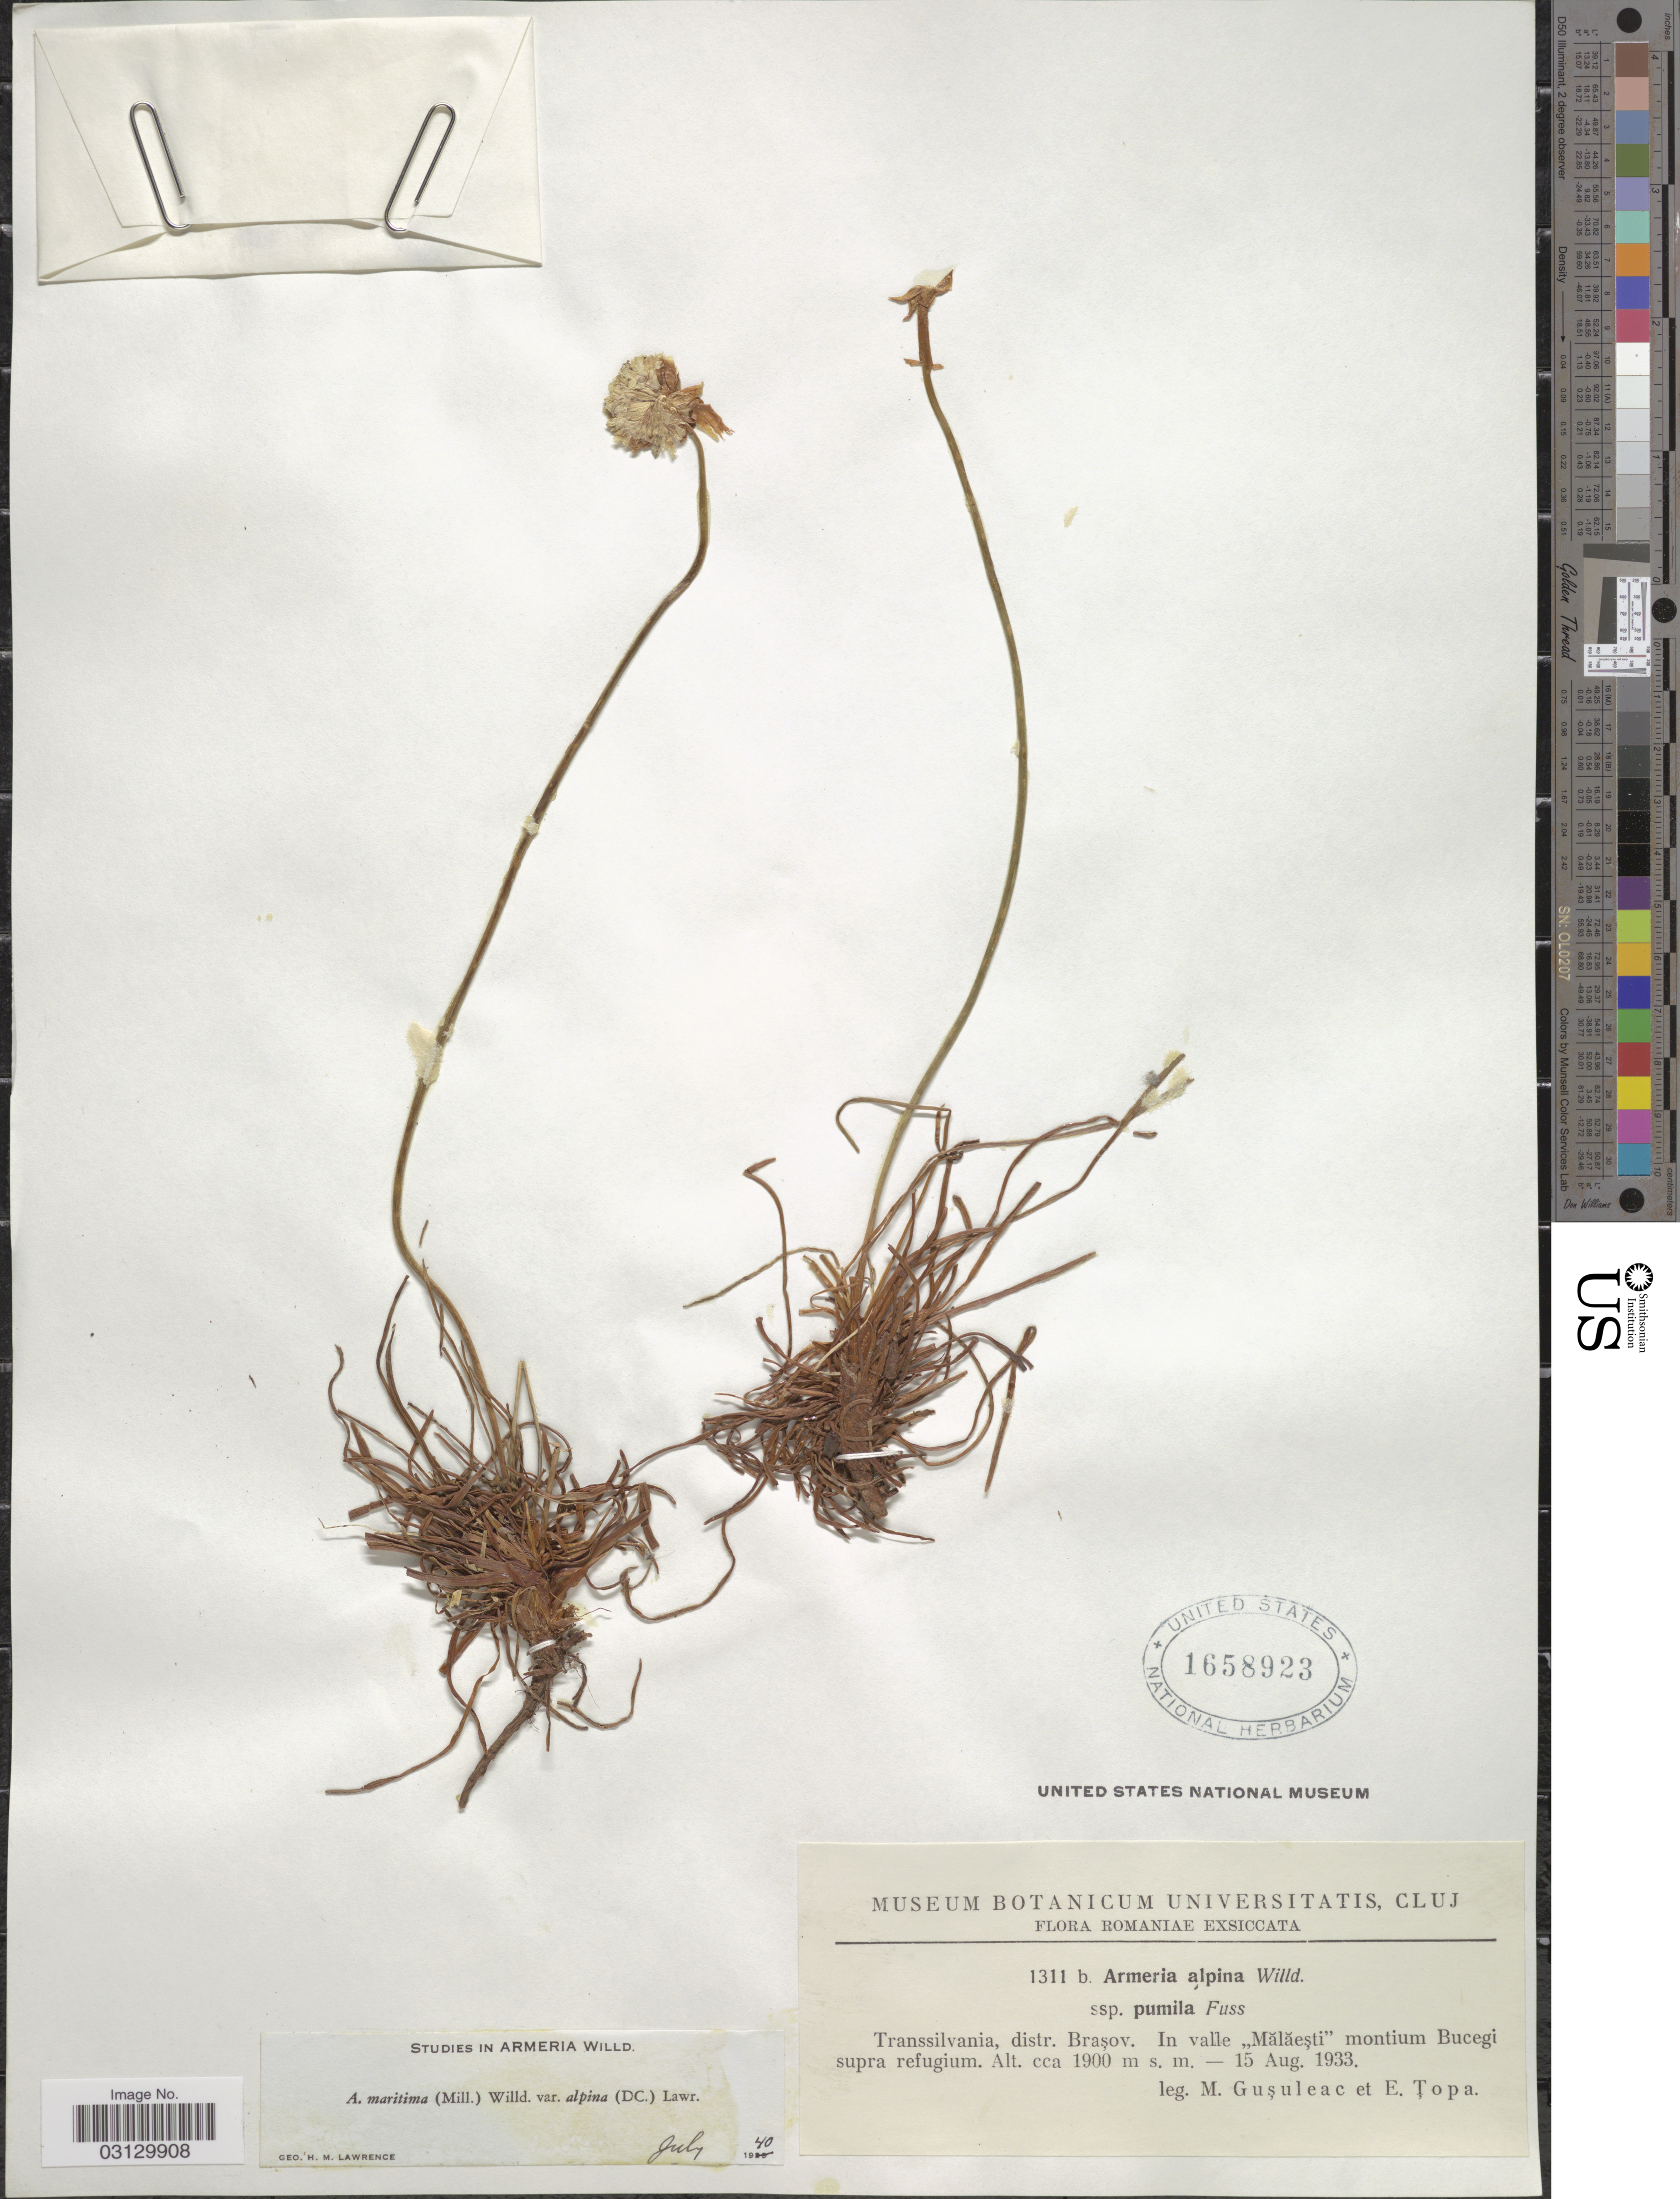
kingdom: Plantae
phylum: Tracheophyta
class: Magnoliopsida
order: Caryophyllales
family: Plumbaginaceae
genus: Armeria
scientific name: Armeria maritima subsp. alpina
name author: (Willd.) P. Silva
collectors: M. Guşuleac & E. Topa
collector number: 1311 b.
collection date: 1933-08-15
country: Romania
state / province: Brasov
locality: Transsilvania, distr. Braşov. In valle "Mălăeşti" montium Bucegi supra refugium.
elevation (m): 1900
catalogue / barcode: US 1658923